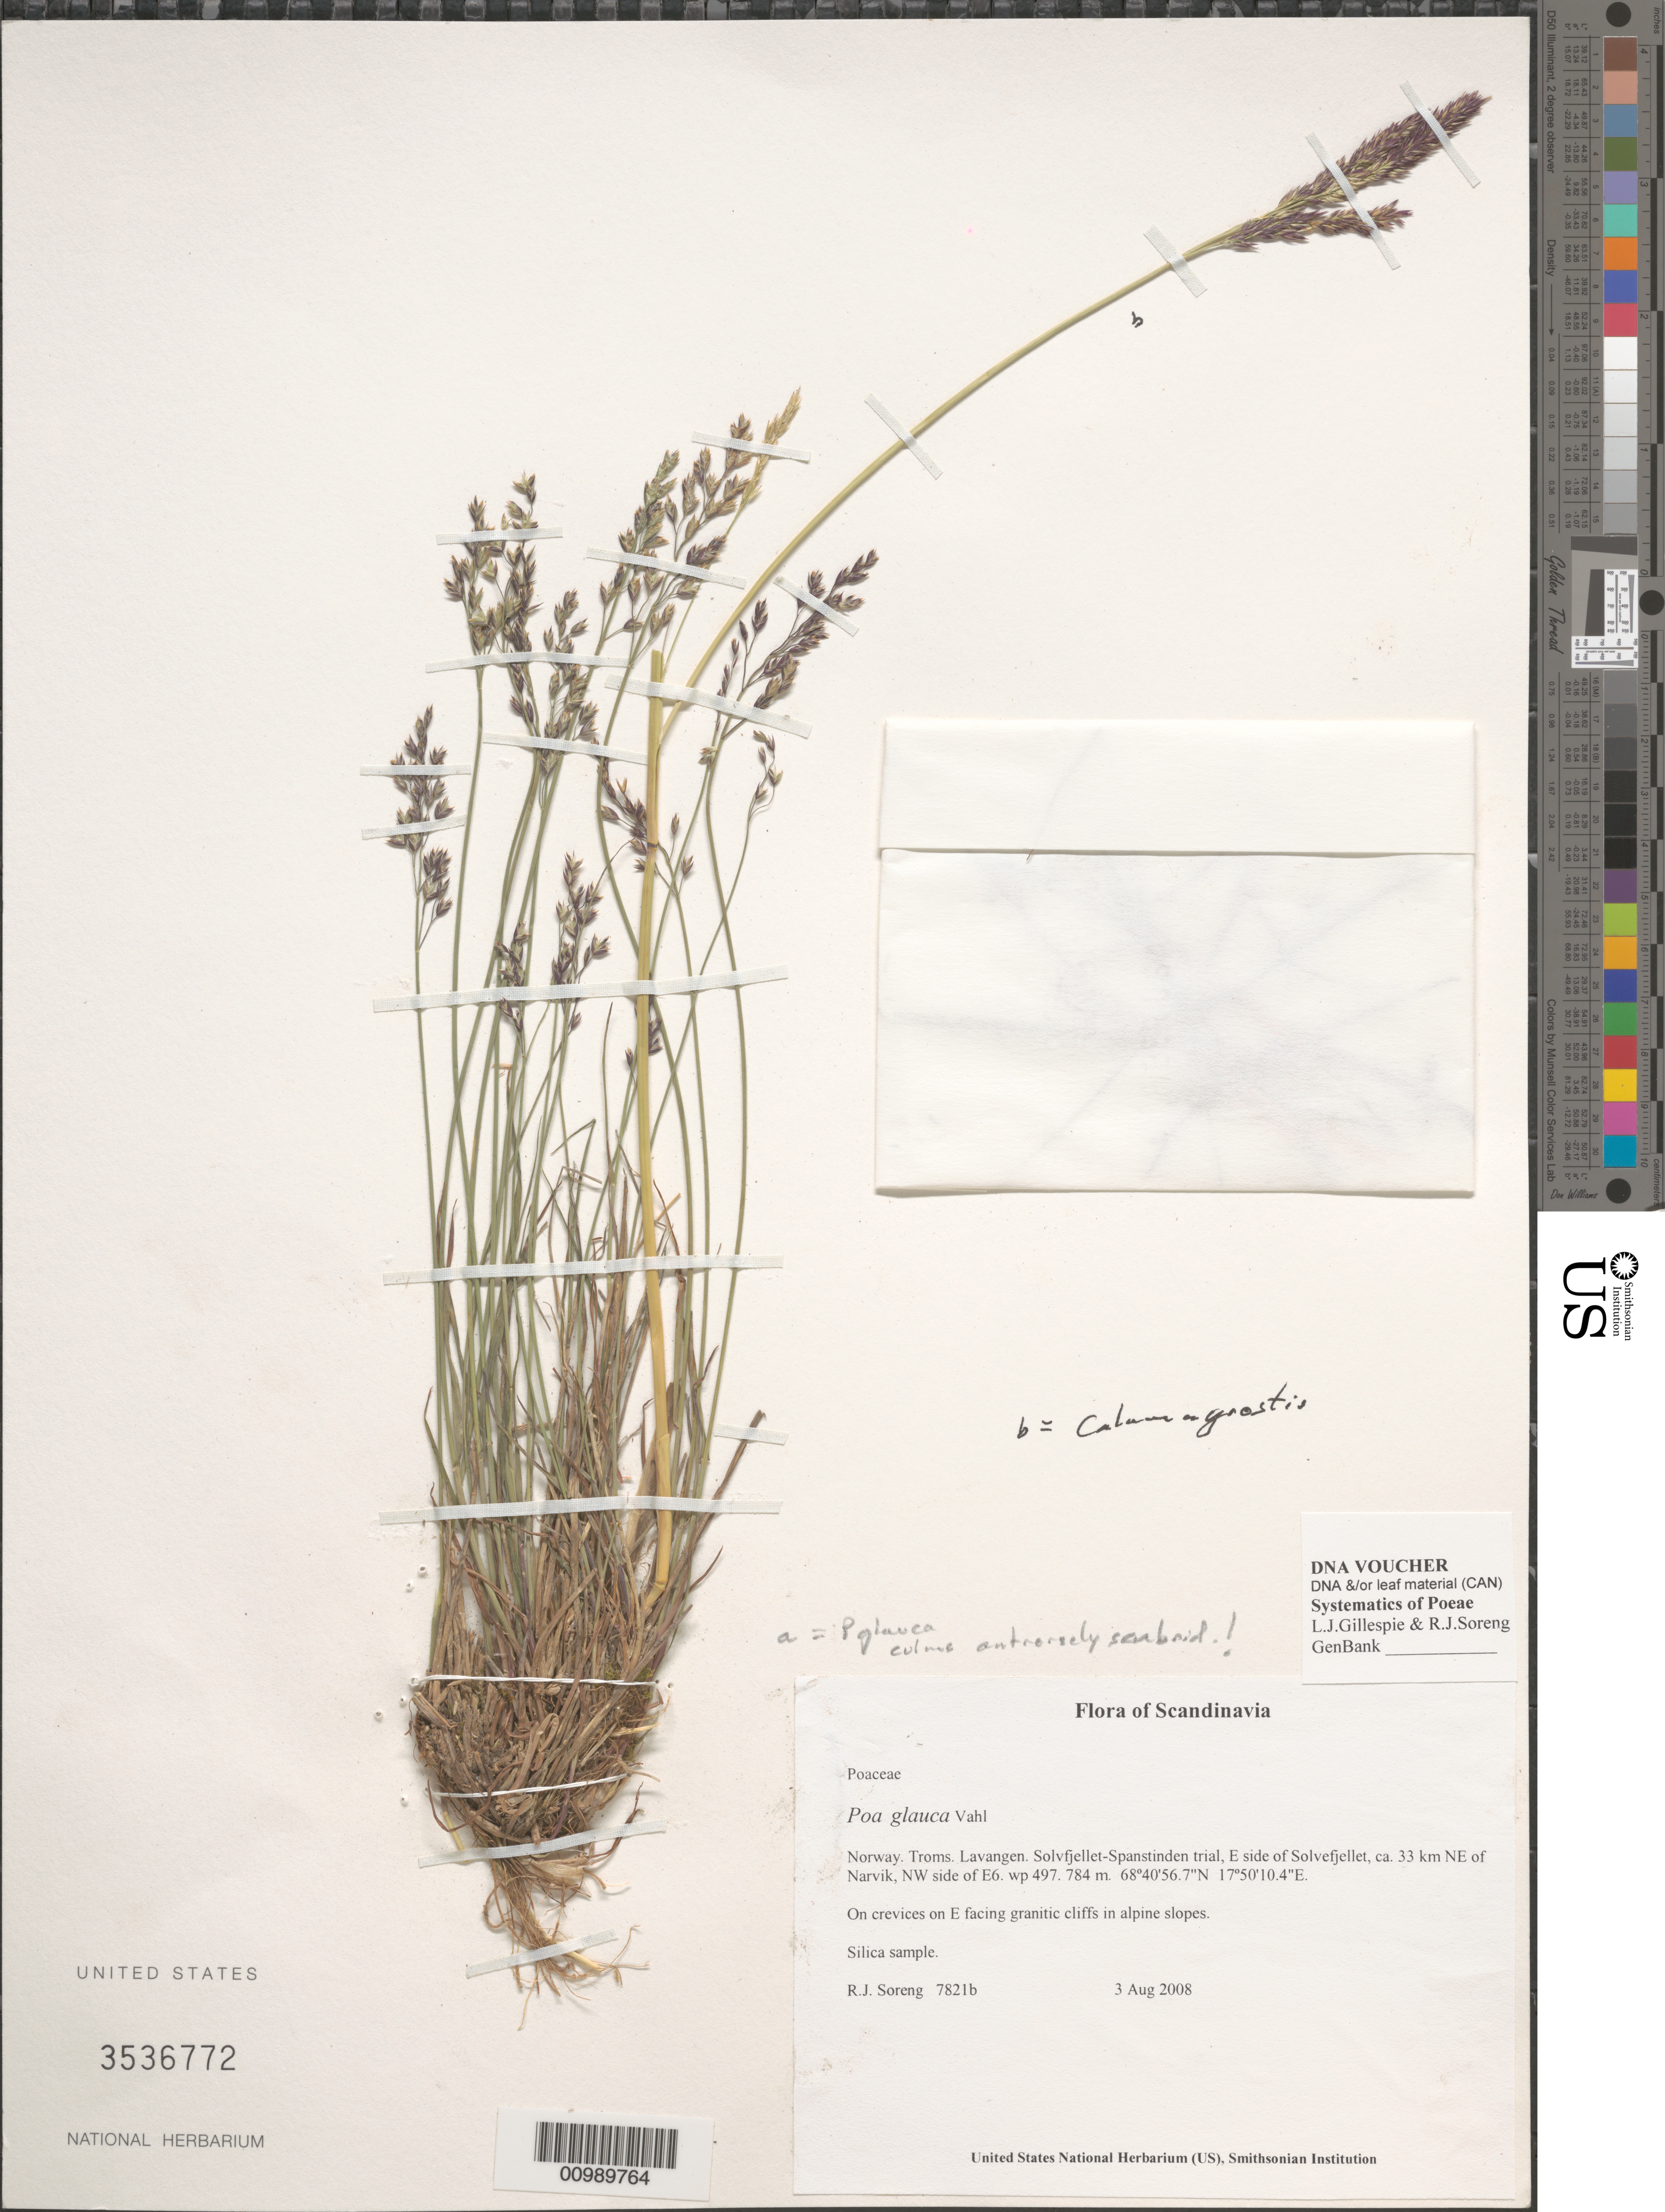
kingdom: Plantae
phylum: Tracheophyta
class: Liliopsida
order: Poales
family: Poaceae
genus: Poa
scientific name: Poa glauca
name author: Vahl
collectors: R. J. Soreng & N. L. Soreng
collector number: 7821-b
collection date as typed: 03 Aug 2008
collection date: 2008-08-03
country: Norway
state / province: Troms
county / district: Lavangen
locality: Solvfjellet-Spanstinden trial, E side of Solvefjellet, ca. 33 km NE of Narvik, NW side of E6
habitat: On crevices on E facing granitic cliffs in alpine slopes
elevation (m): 784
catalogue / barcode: US 3536772